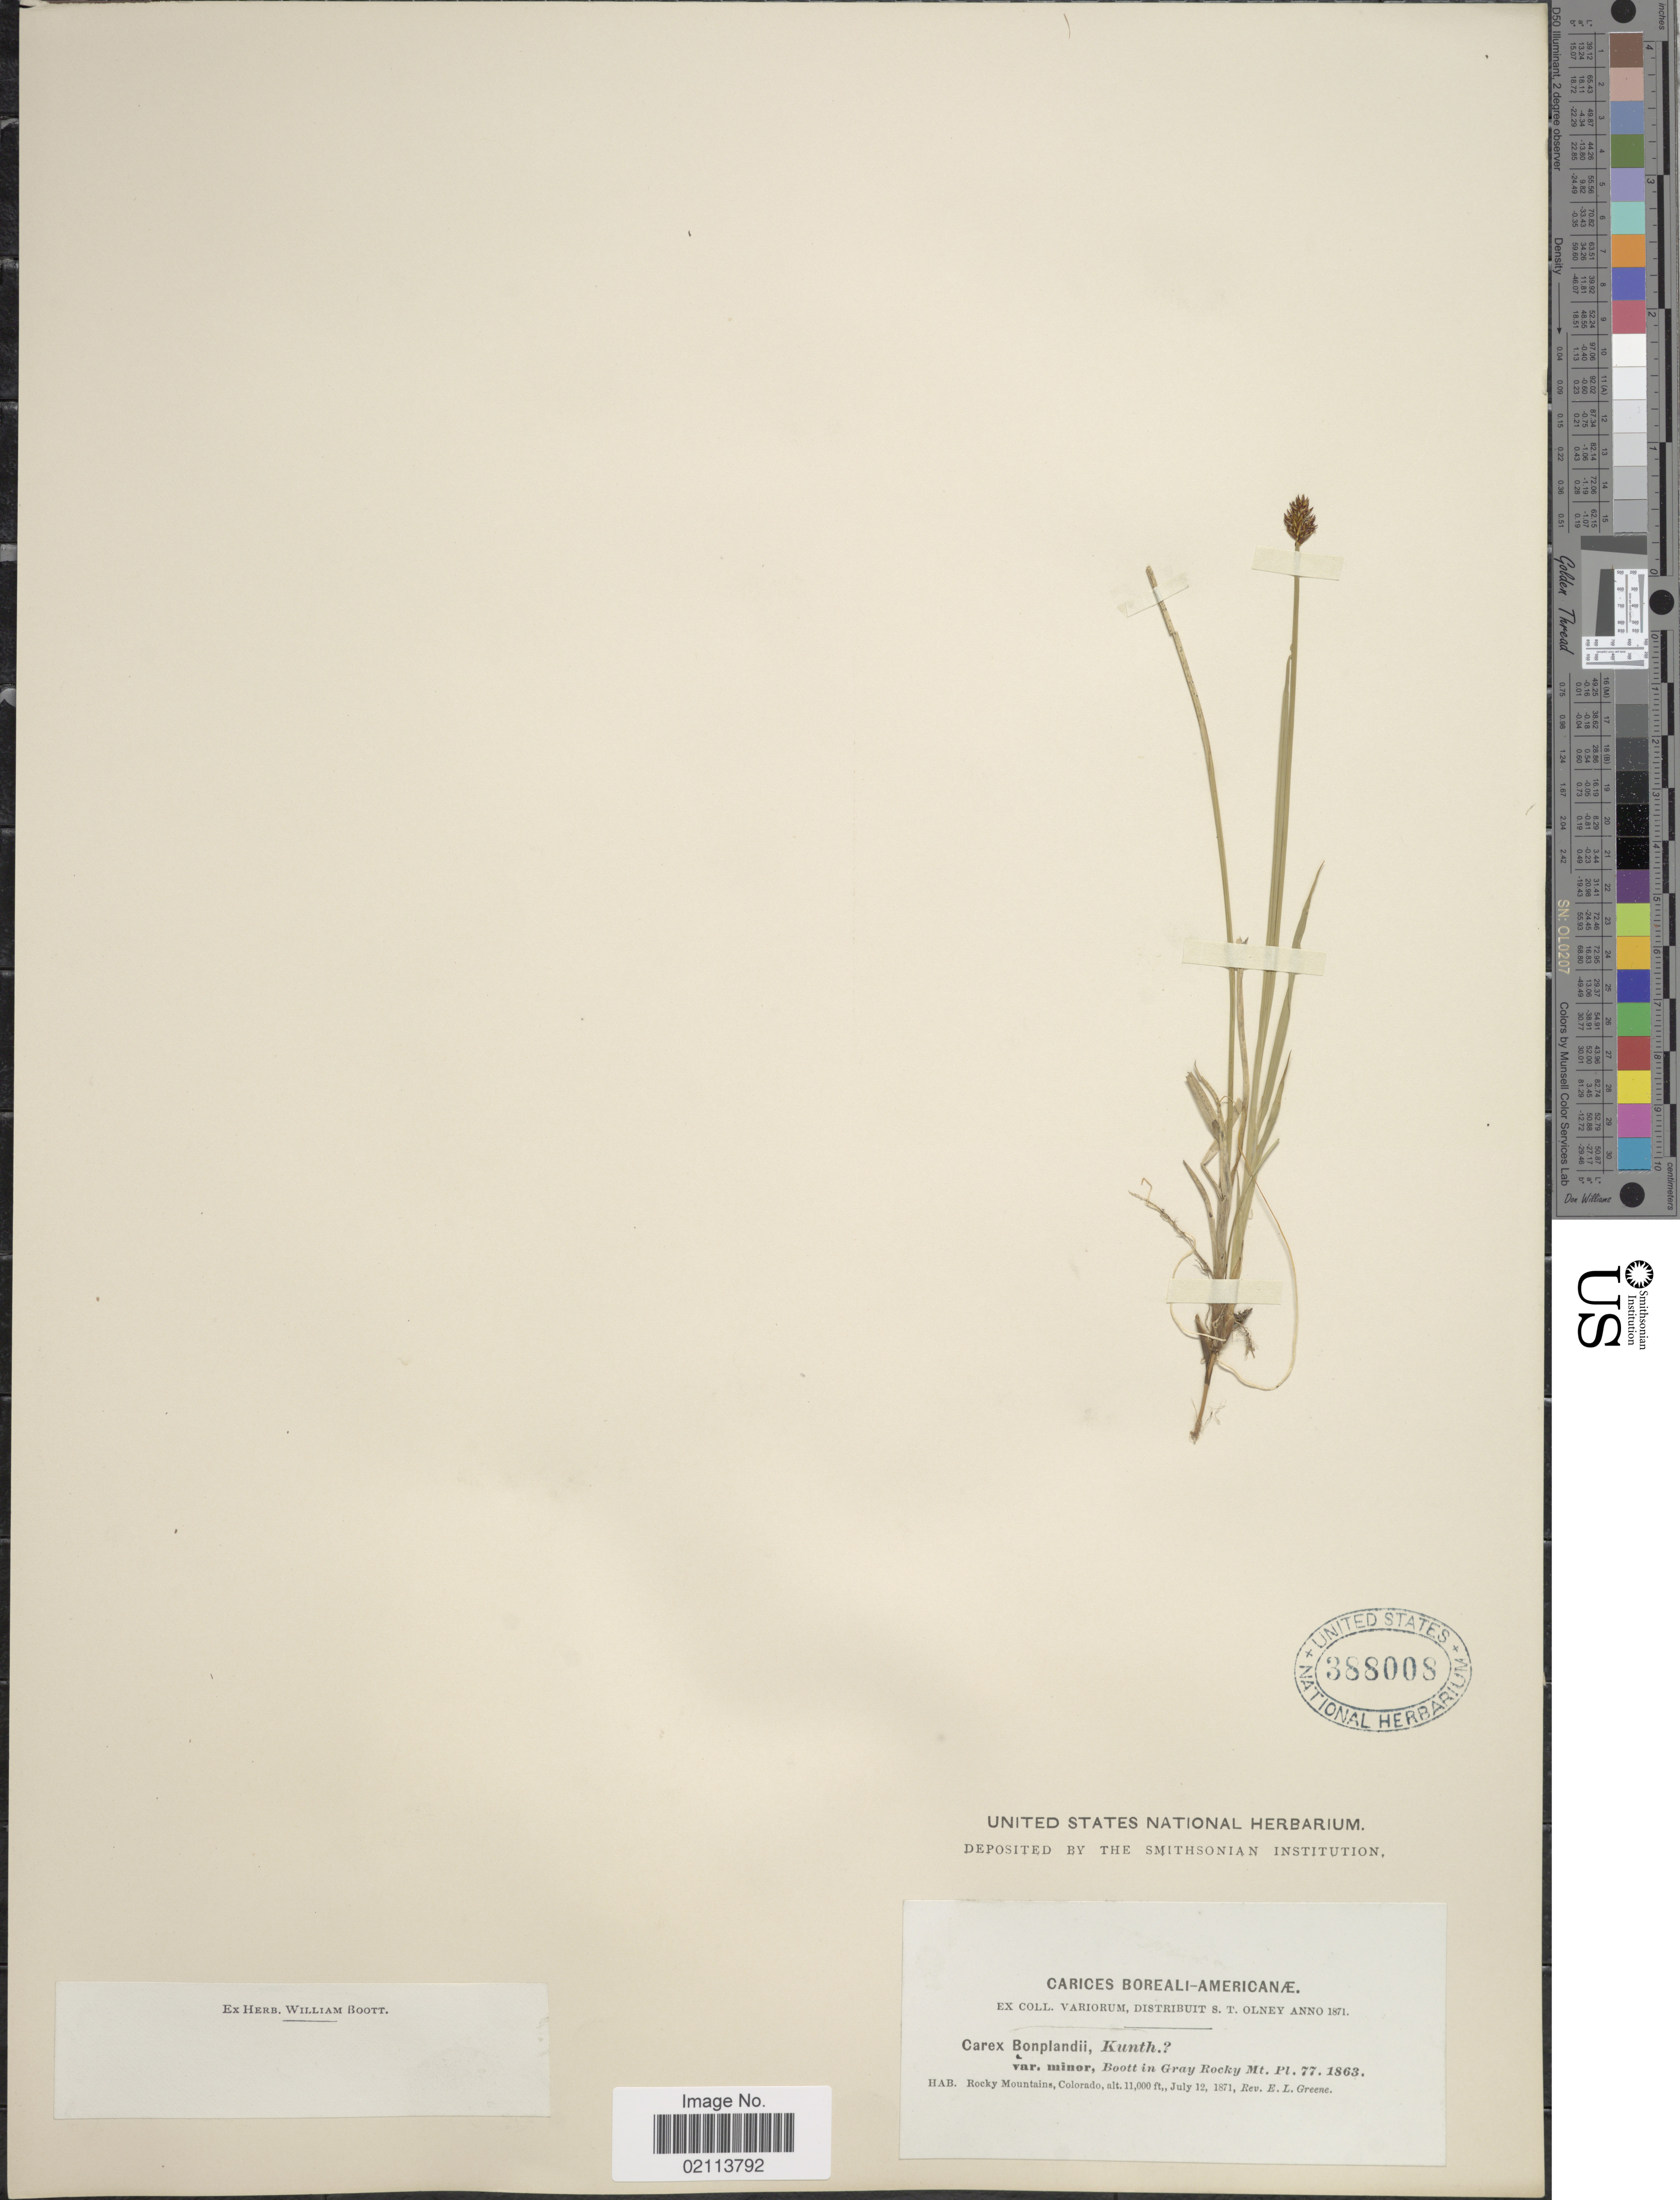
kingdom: Plantae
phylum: Tracheophyta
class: Liliopsida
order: Poales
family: Cyperaceae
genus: Carex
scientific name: Carex illota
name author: L.H. Bailey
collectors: E. L. Greene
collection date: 1871-07-12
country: United States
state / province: Colorado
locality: Rocky Mountains, Colorado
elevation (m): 3353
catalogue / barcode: US 388008